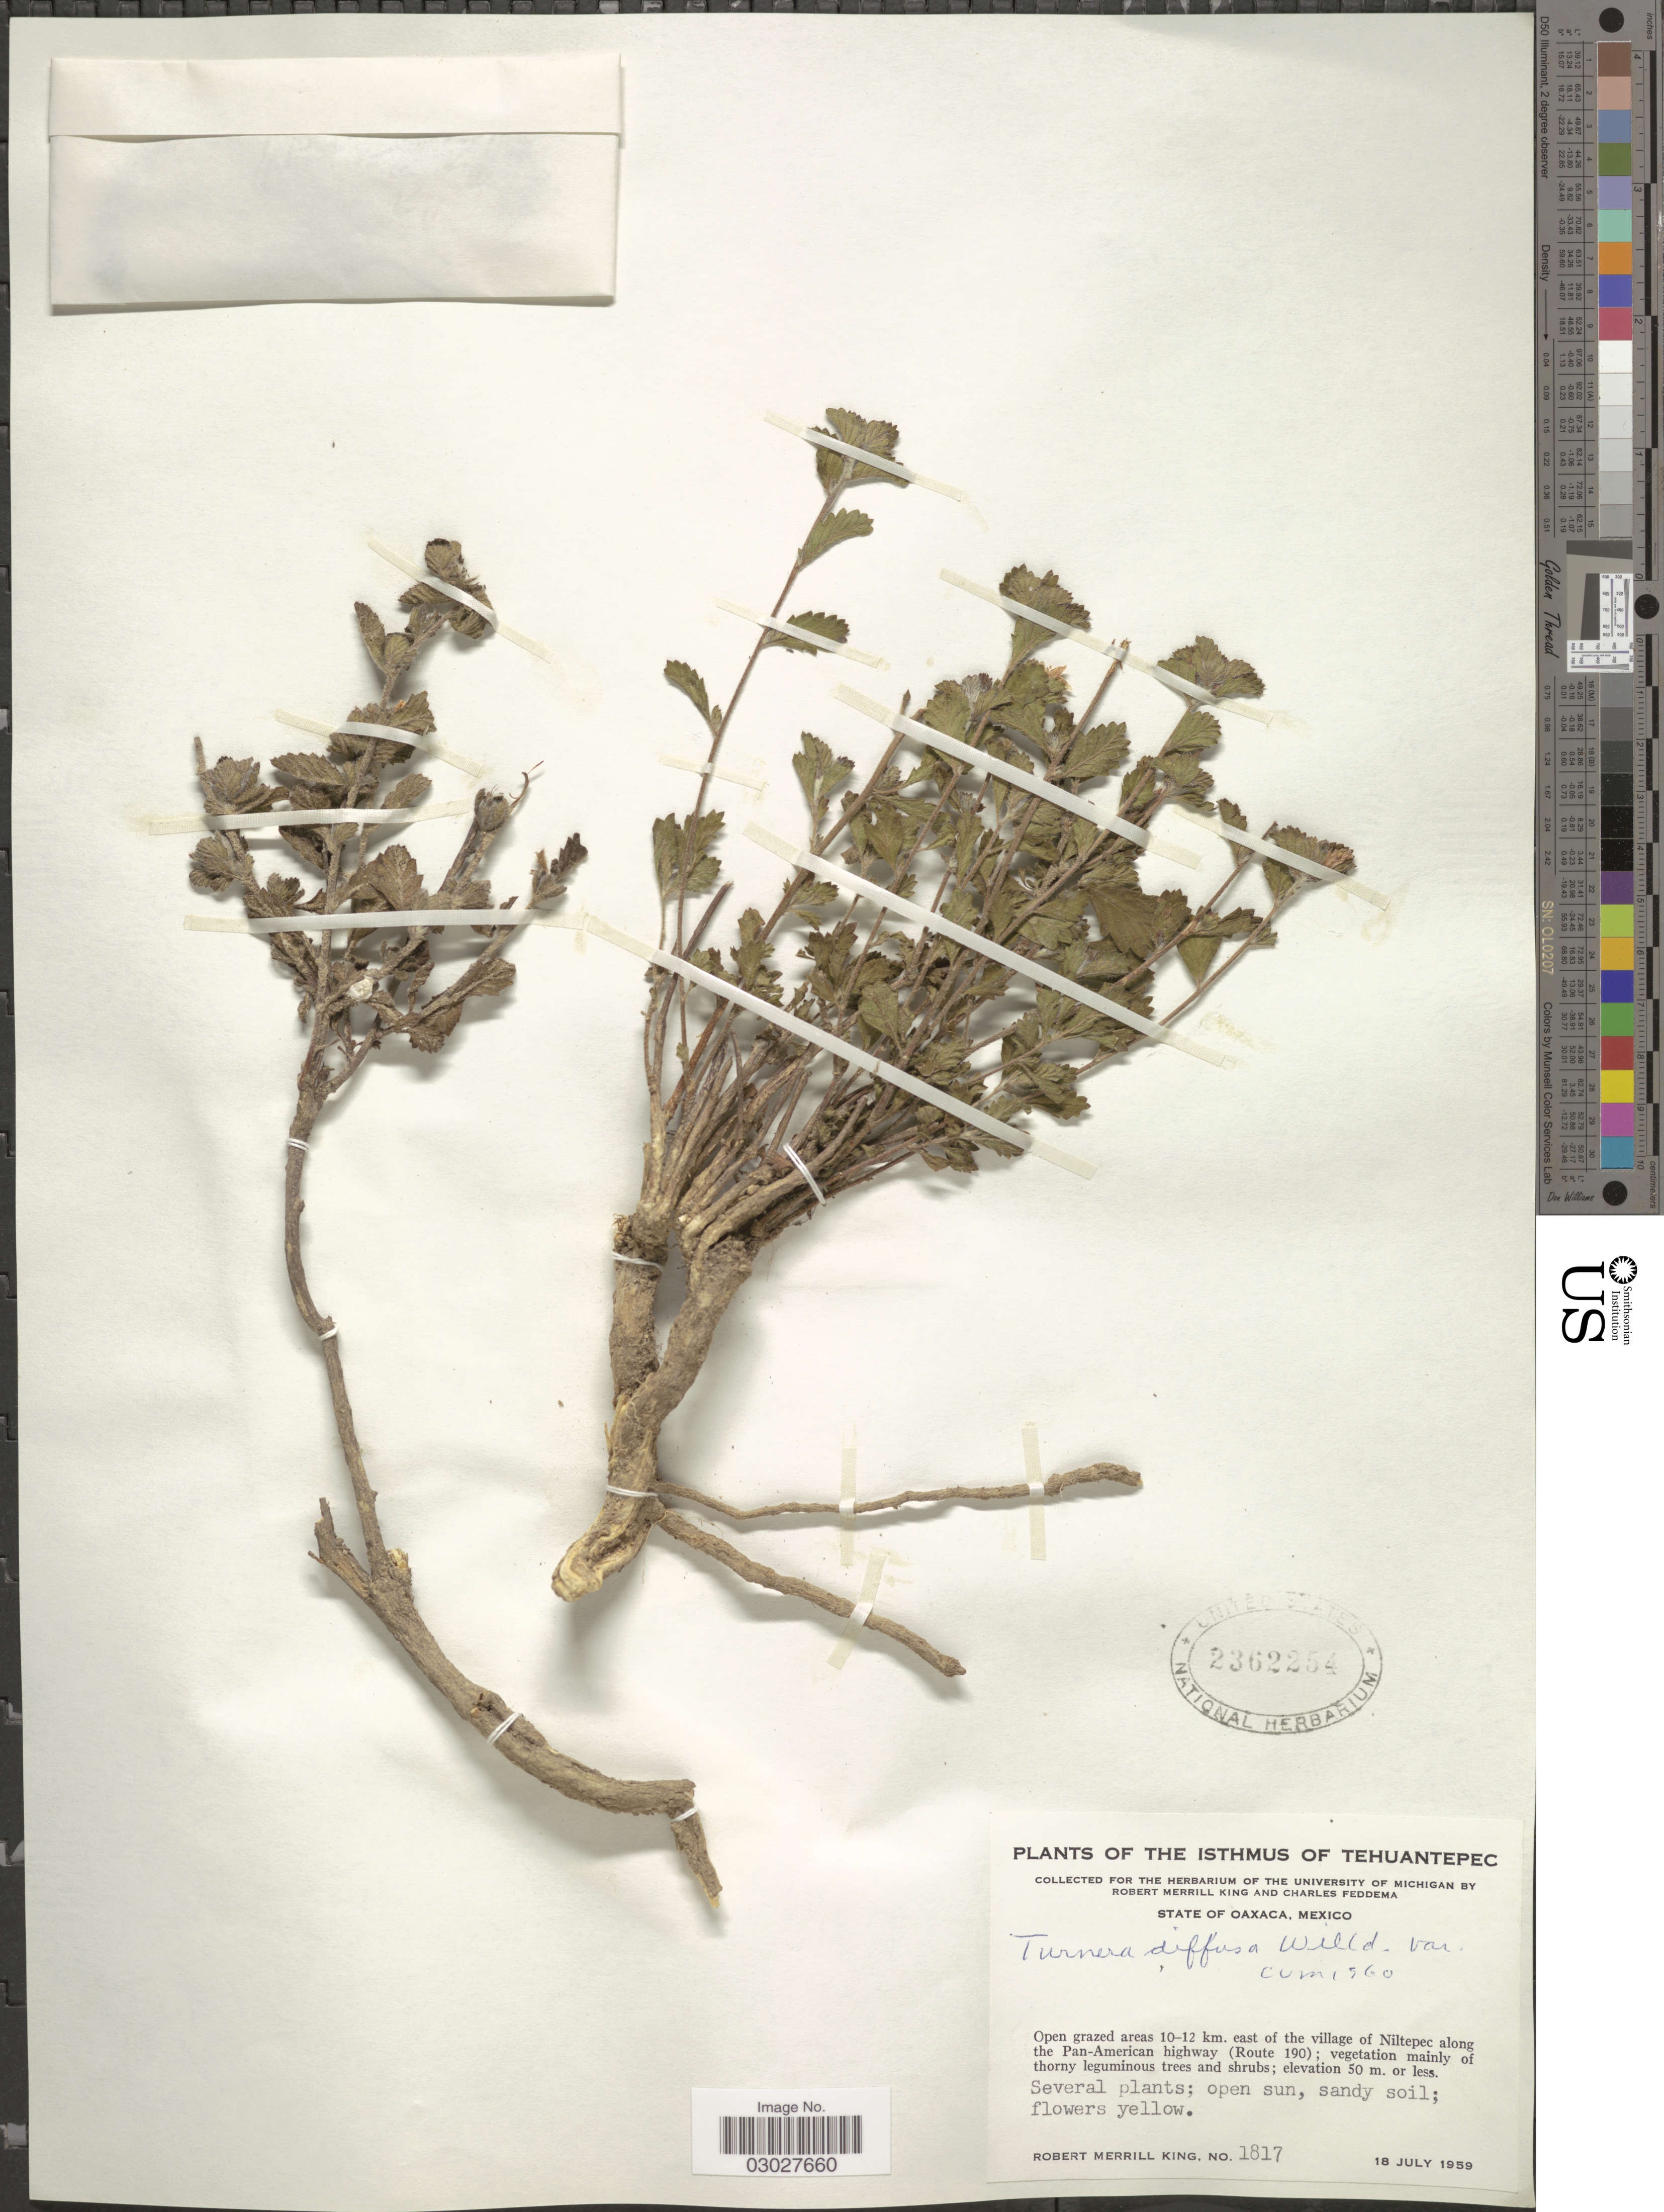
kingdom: Plantae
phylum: Tracheophyta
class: Magnoliopsida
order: Malpighiales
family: Turneraceae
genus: Turnera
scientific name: Turnera diffusa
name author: Willd. ex Schult.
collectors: R. M. King & C. Feddema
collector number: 1817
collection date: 1959-07-18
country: Mexico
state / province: Oaxaca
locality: Tehuantepec. 10-12 km. east of the village of Niltepec along the Pan-American highway (Route 190).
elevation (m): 50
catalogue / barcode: US 2362254